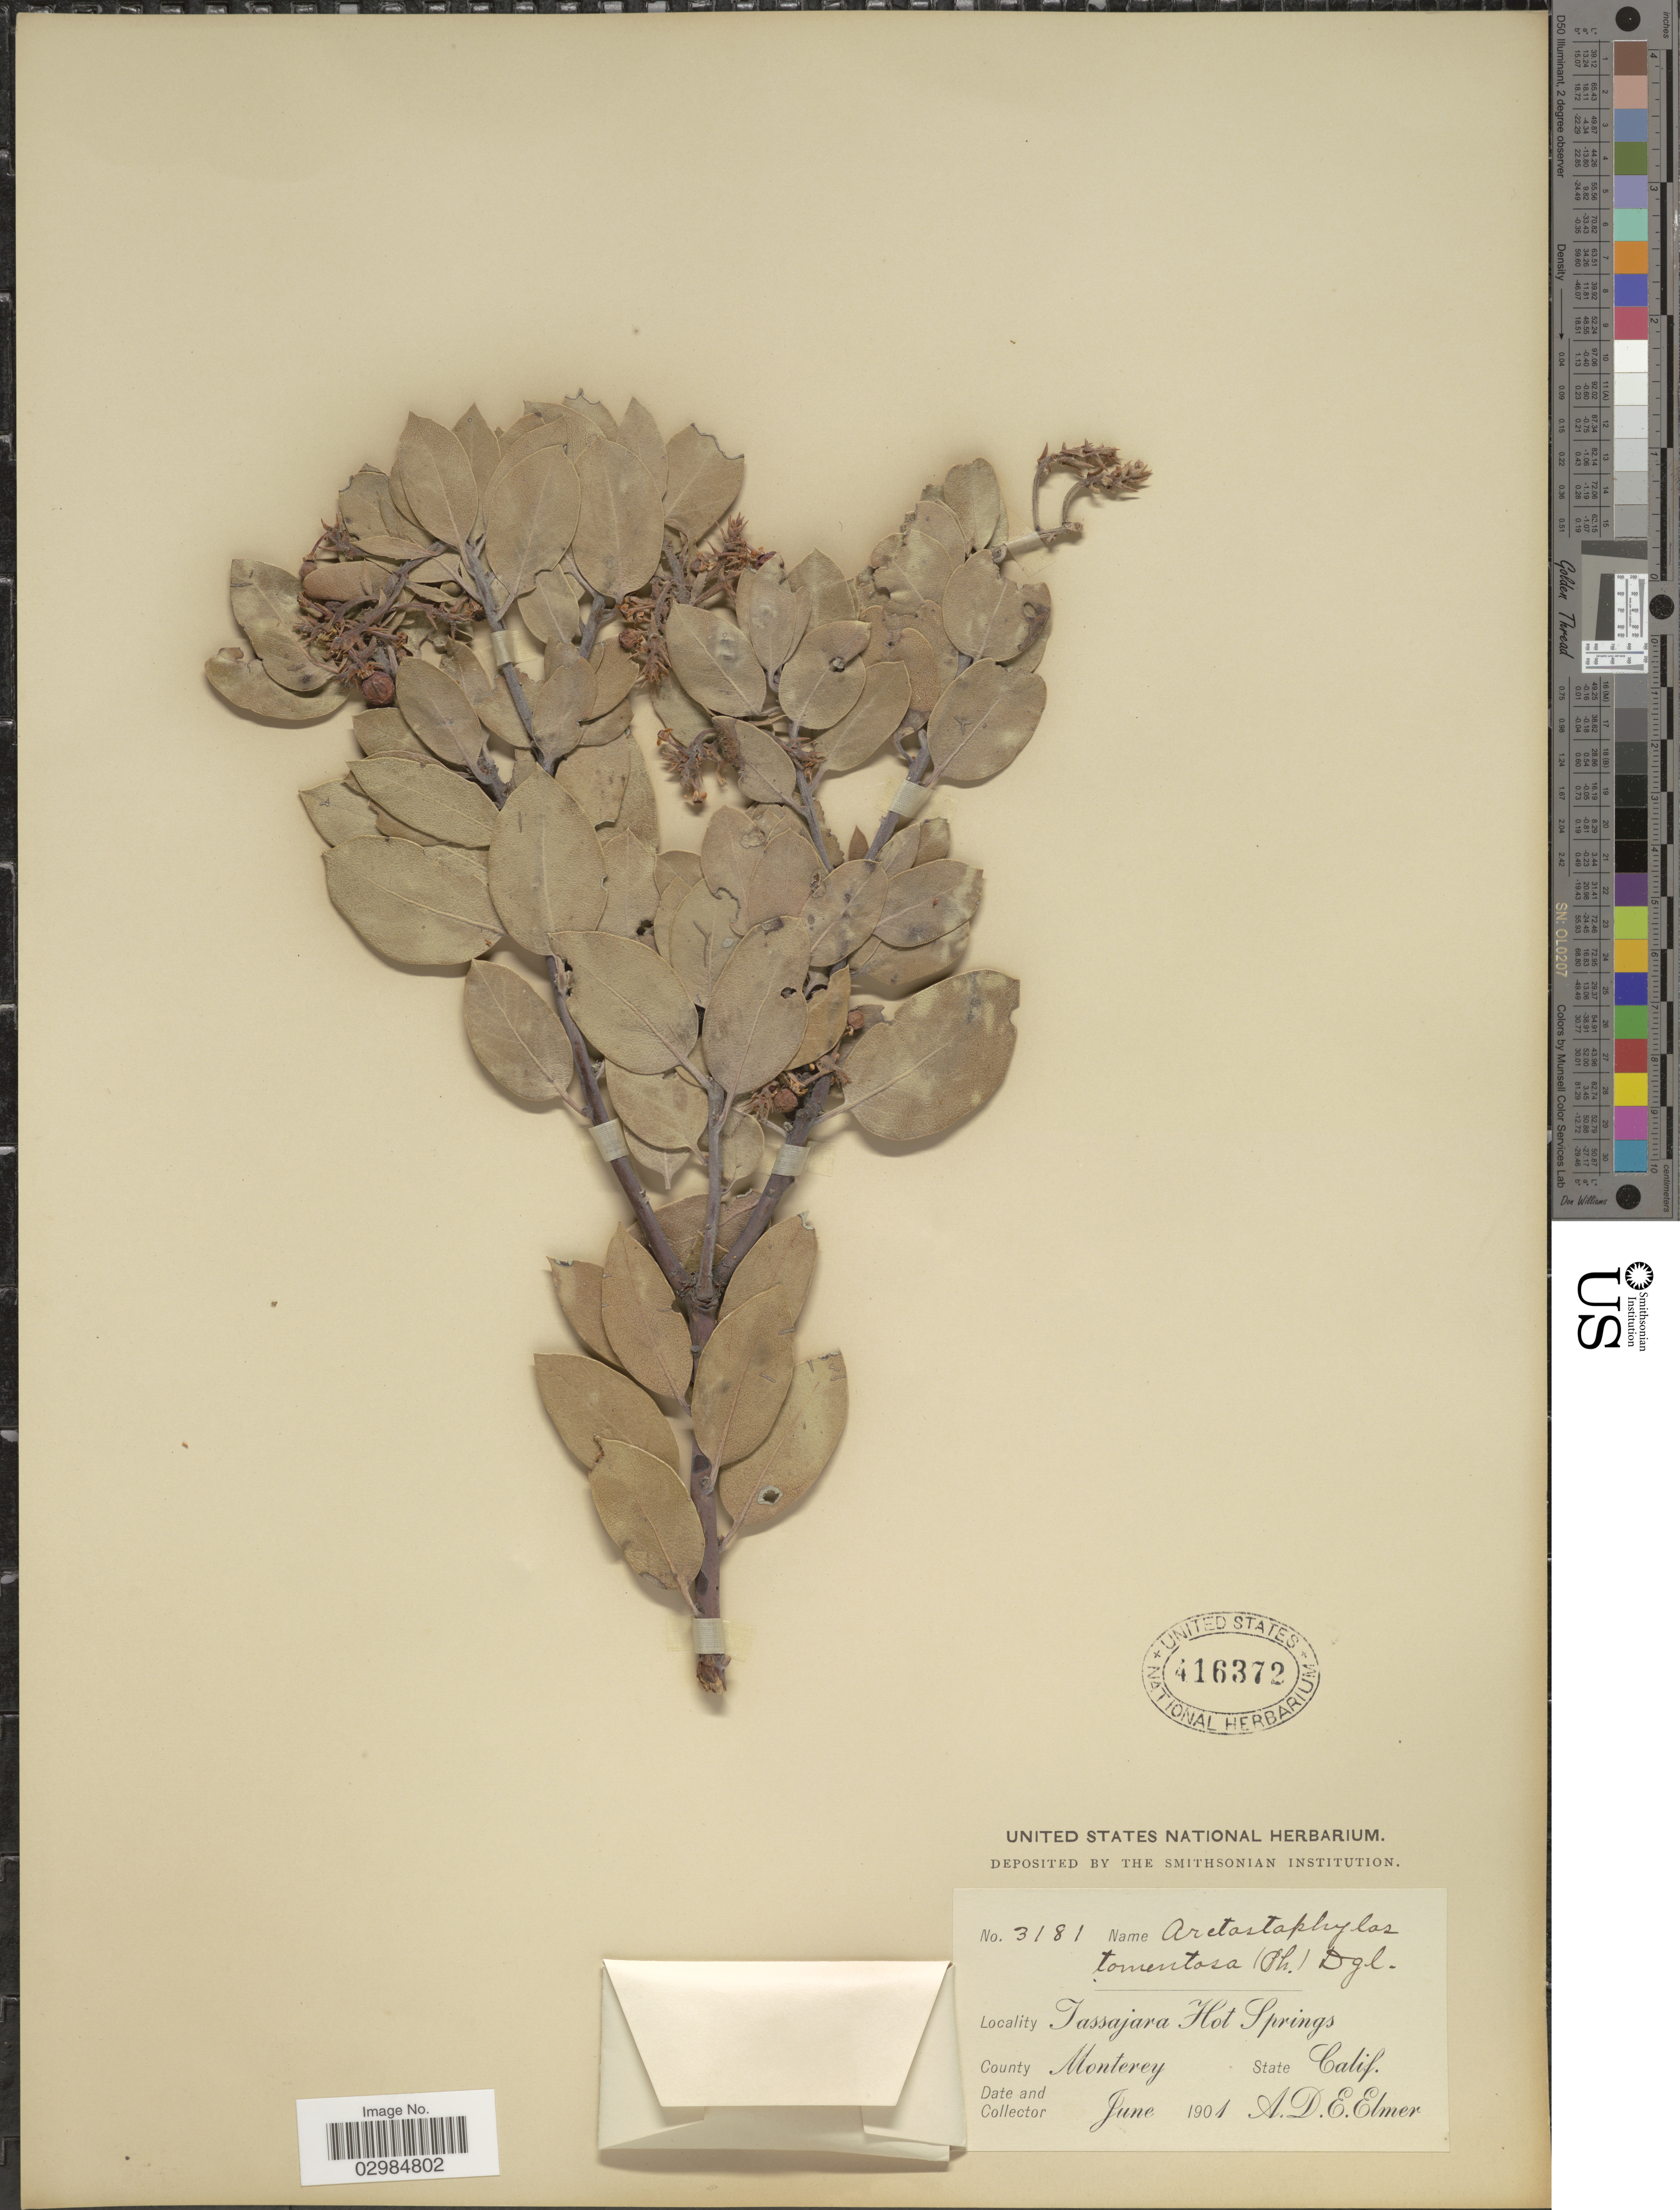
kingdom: Plantae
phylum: Tracheophyta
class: Magnoliopsida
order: Ericales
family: Ericaceae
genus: Arctostaphylos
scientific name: Arctostaphylos tomentosa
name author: (Pursh) Lindl.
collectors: A. D. E. Elmer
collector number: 3181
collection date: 1901-06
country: United States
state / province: California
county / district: Monterey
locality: Tassajara Hot Springs. County Monterey.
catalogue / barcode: US 416372